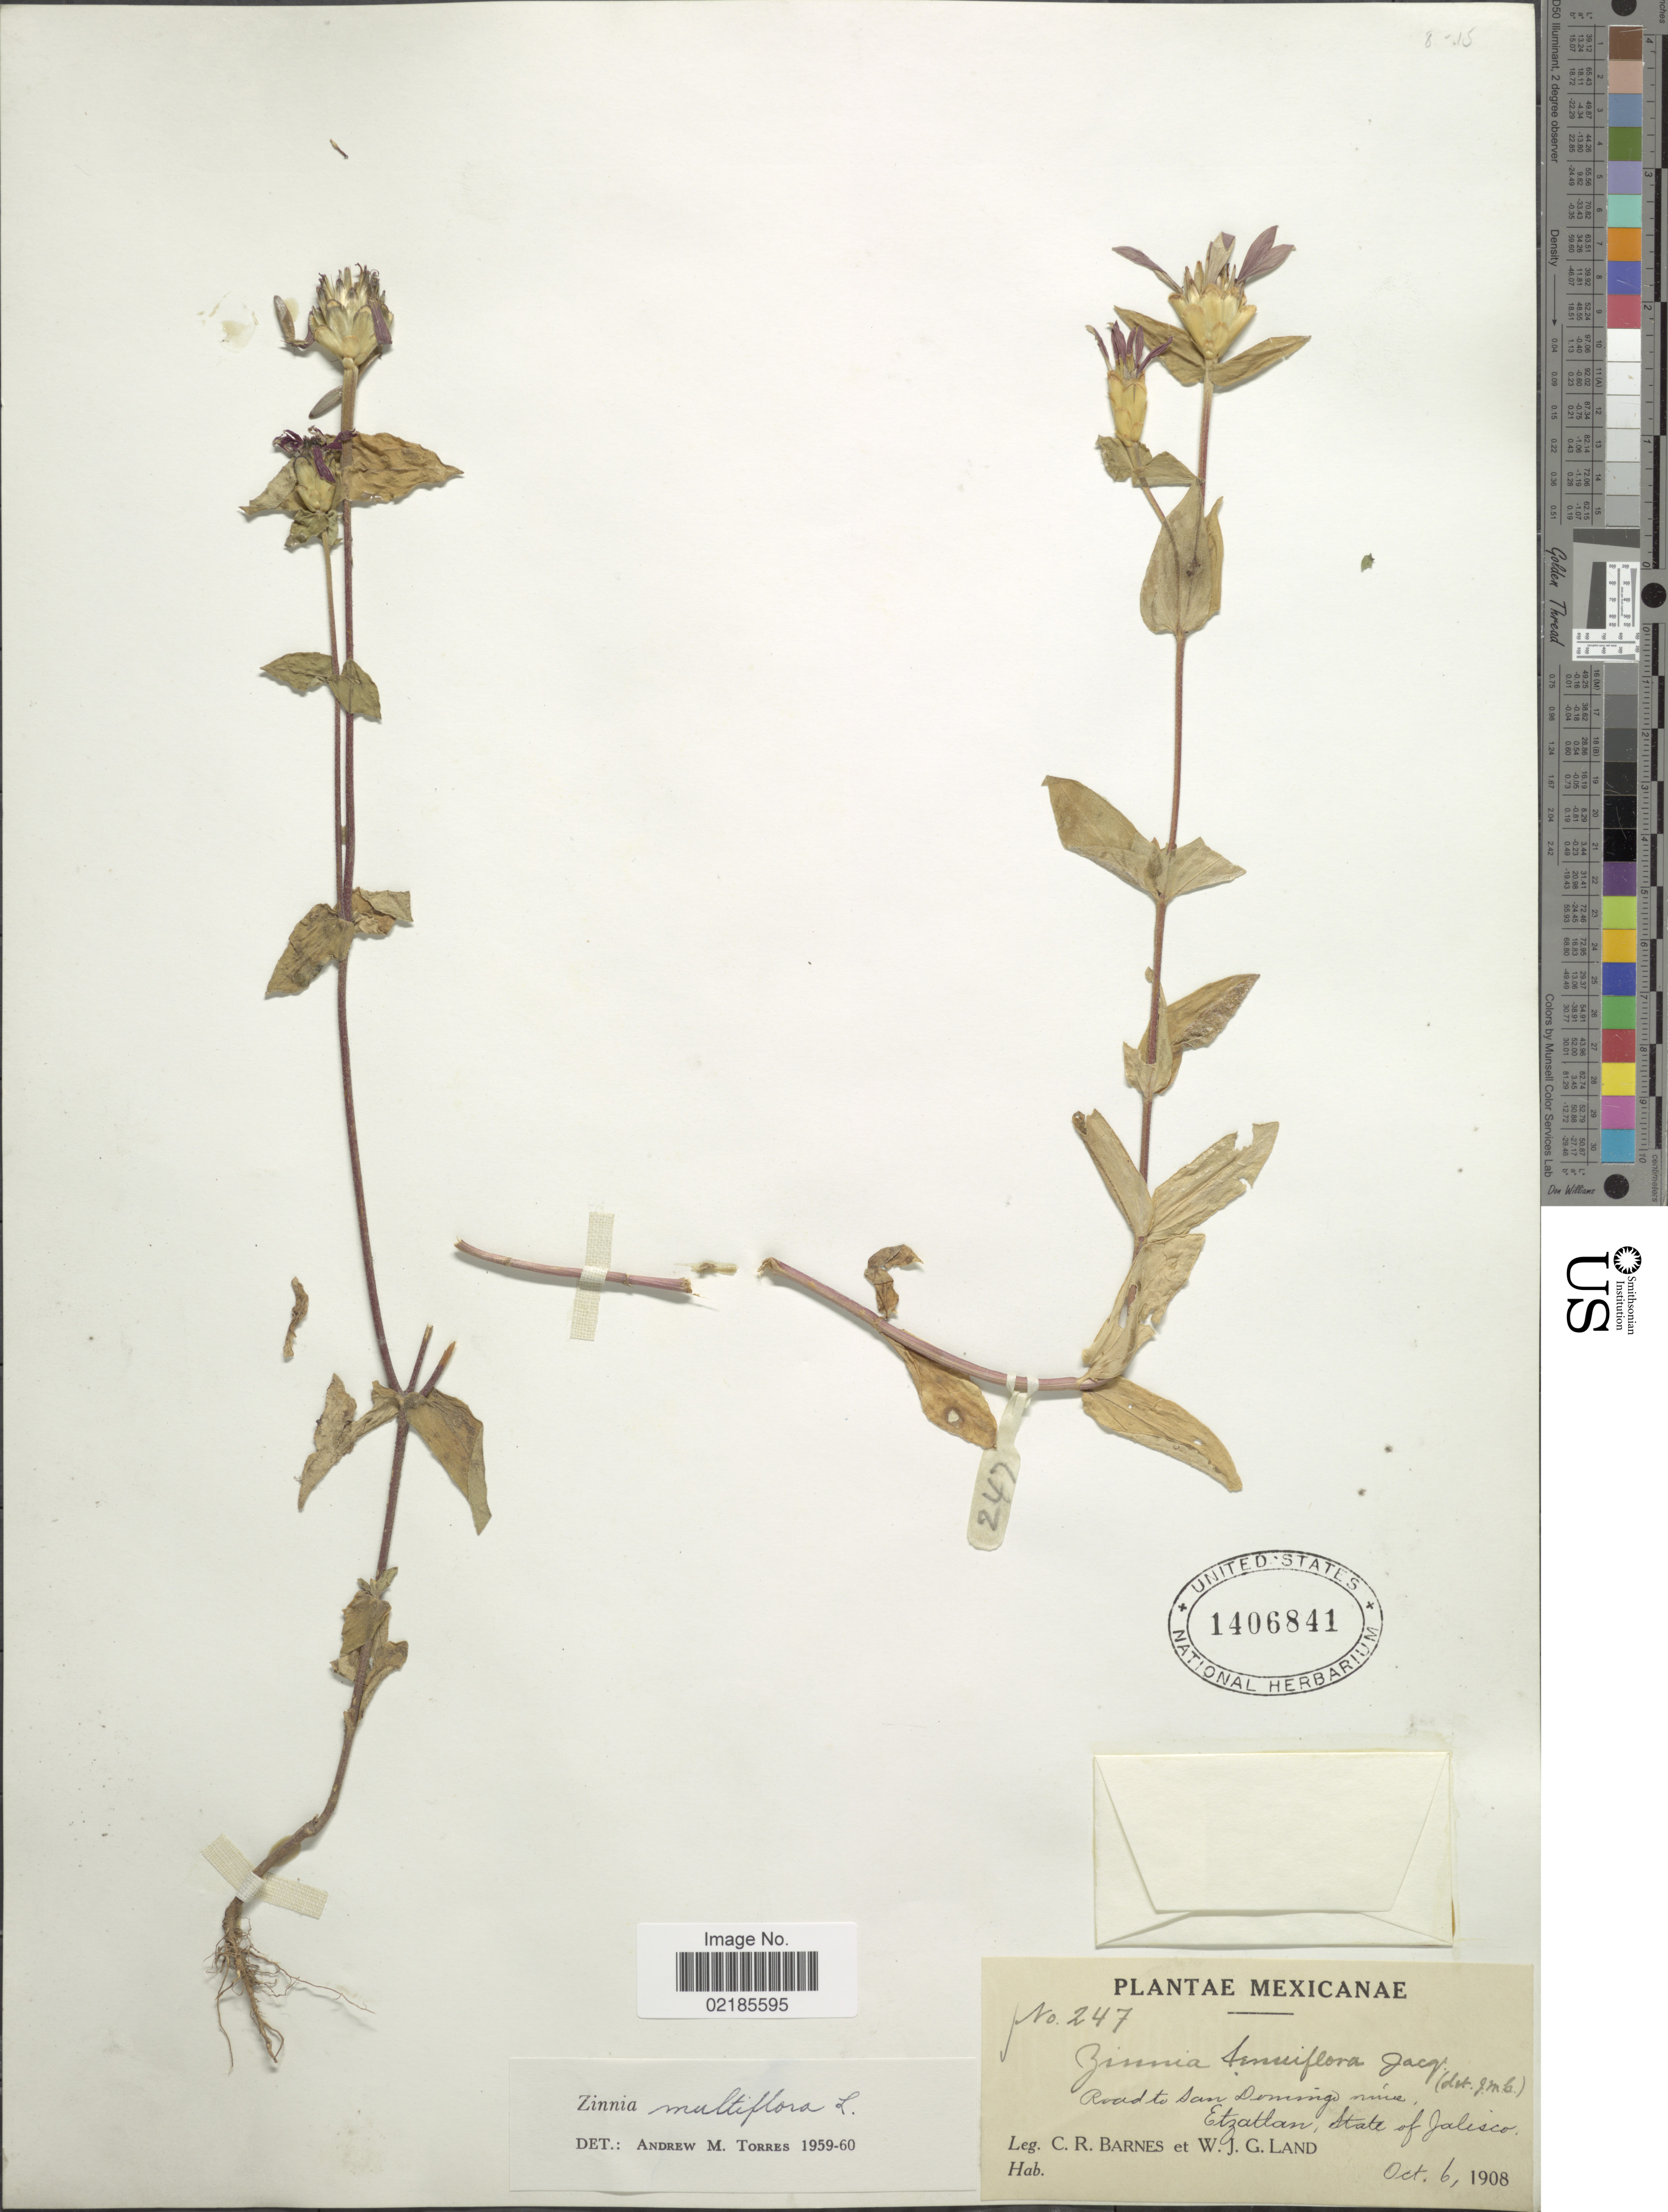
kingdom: Plantae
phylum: Tracheophyta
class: Magnoliopsida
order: Asterales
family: Asteraceae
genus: Zinnia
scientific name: Zinnia peruviana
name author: (L.) L.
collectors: C. R. Barnes & W. J. G. Land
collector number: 247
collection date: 1908-10-06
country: Mexico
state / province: Jalisco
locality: Road to San Domingo mine, Etzatlan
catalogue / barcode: US 1406841